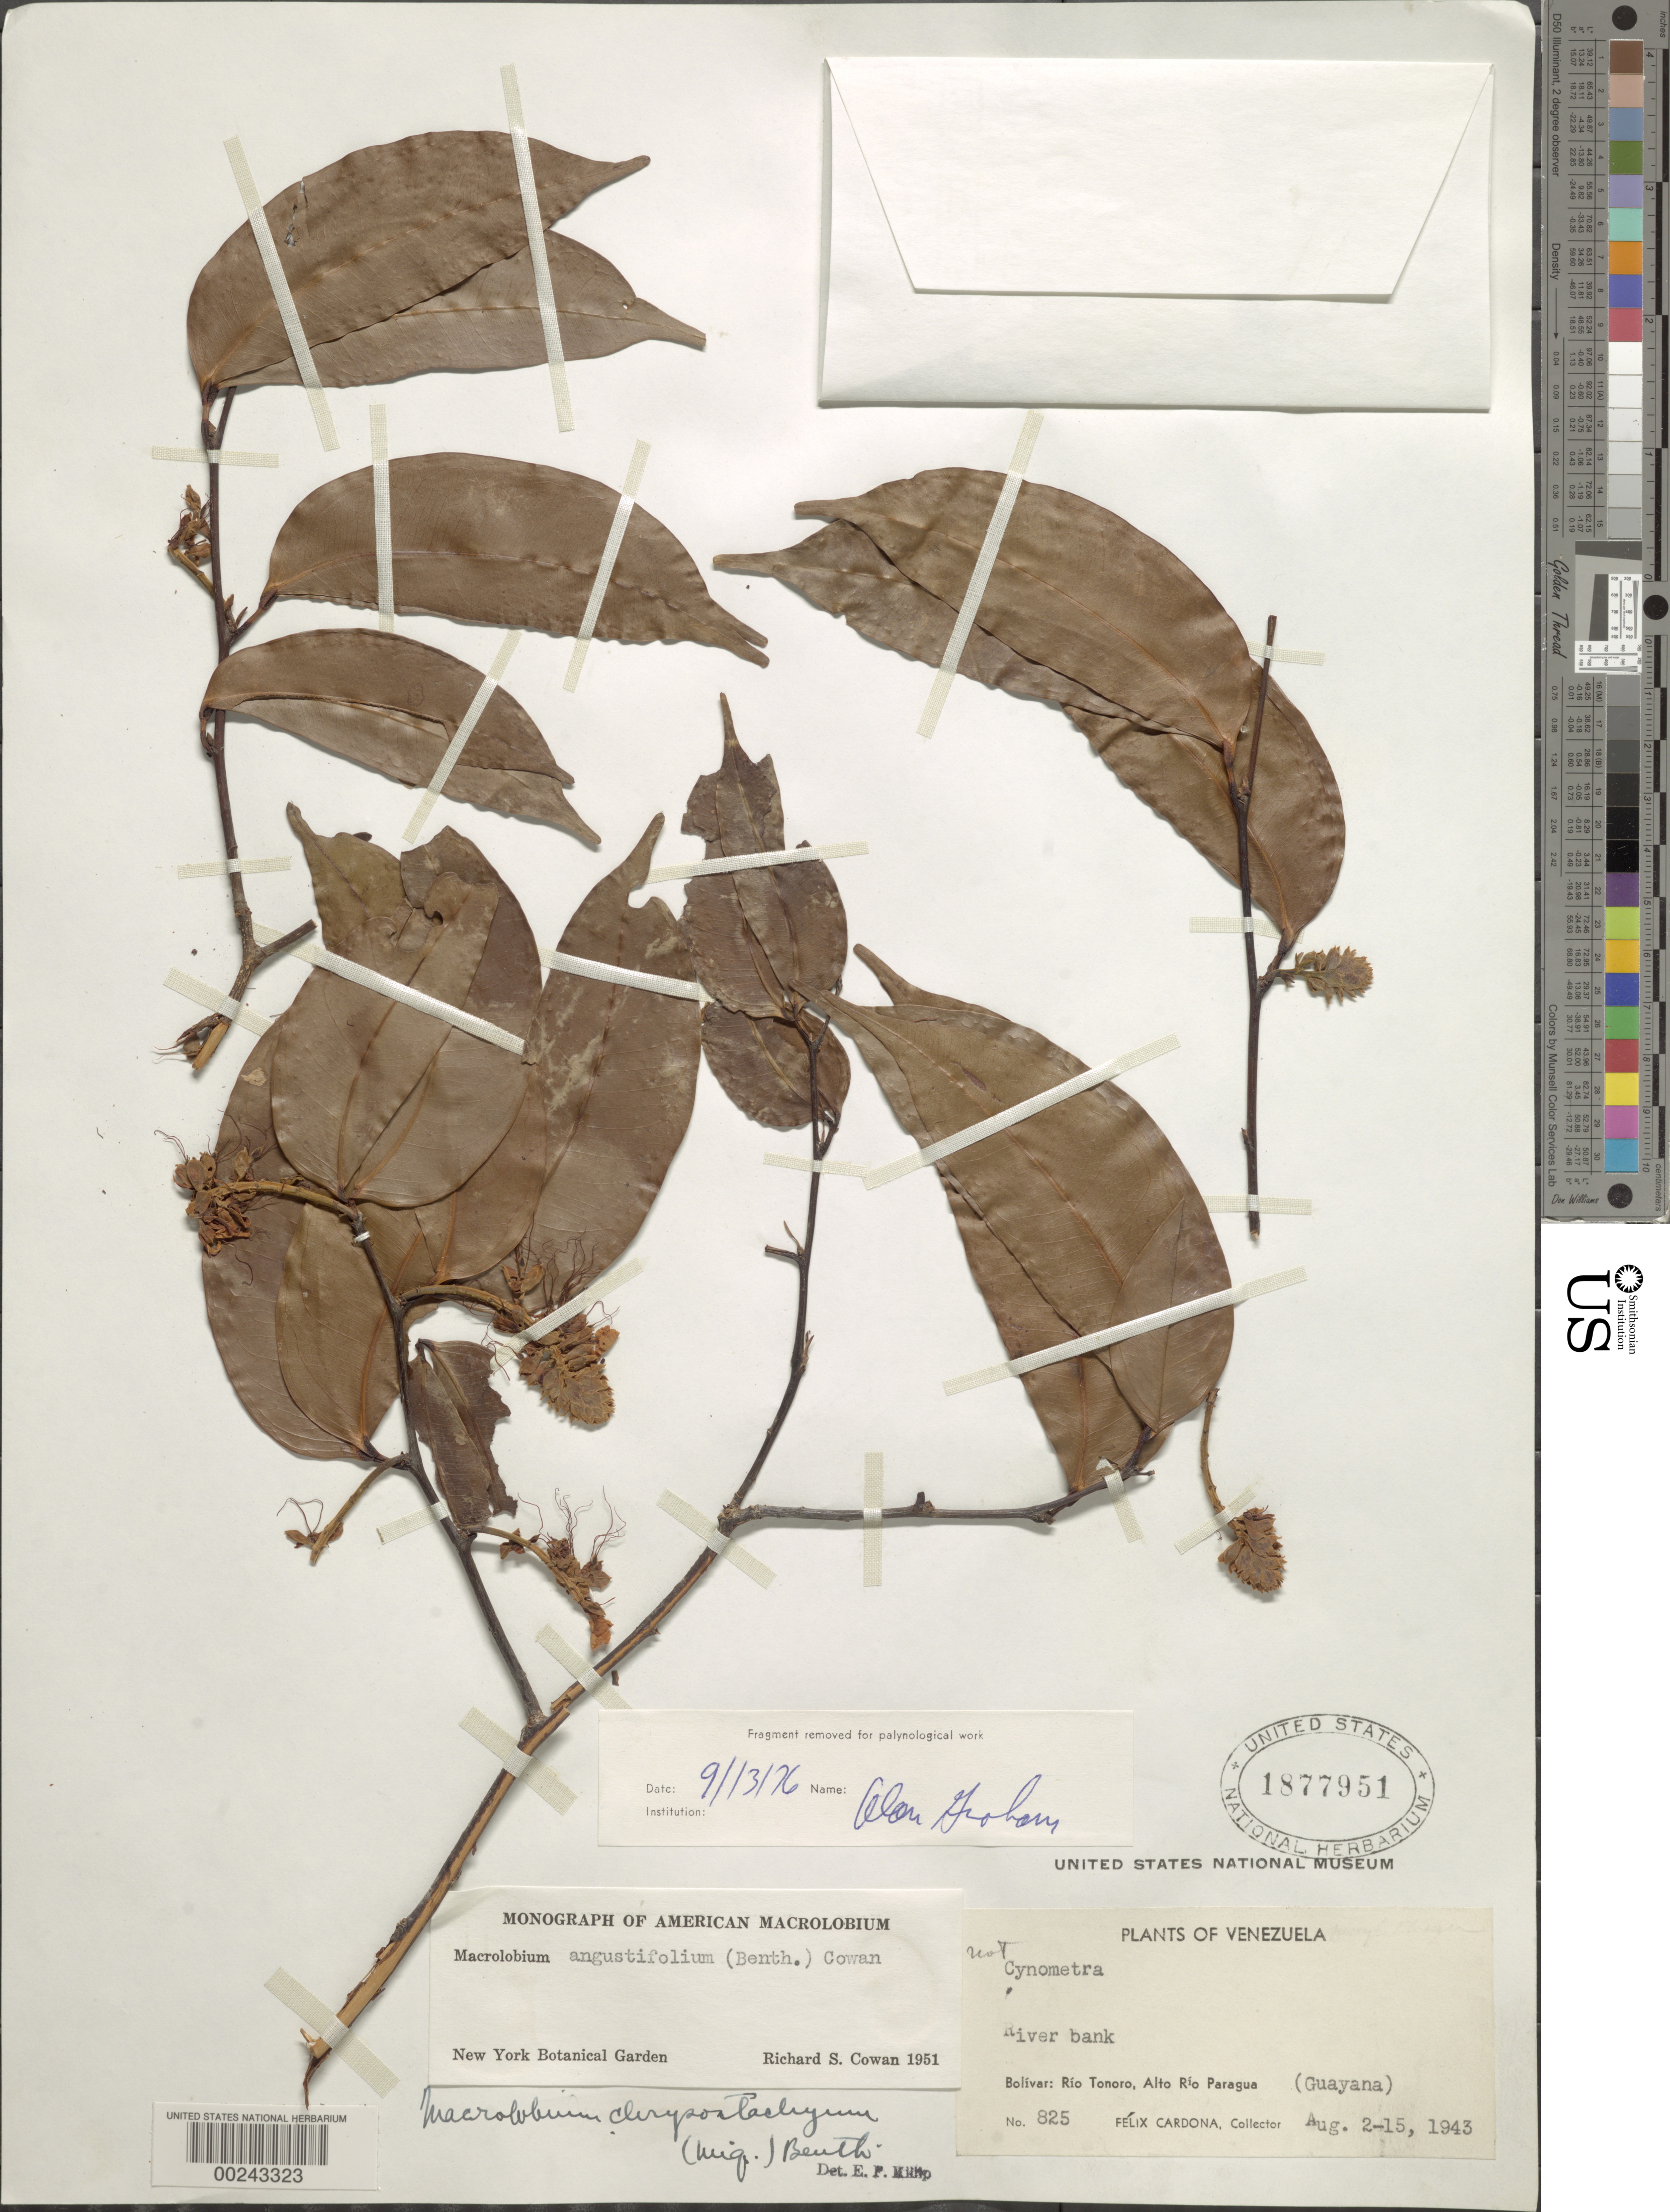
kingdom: Plantae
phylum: Tracheophyta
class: Magnoliopsida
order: Fabales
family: Fabaceae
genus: Macrolobium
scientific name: Macrolobium angustifolium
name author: (Benth.) R.S. Cowan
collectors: F. Cardona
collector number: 825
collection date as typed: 02 Aug 1943 to 15 Aug 1943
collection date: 1943-08-02/1943-08-15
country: Venezuela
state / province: Bolivar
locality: Rio tonoro, alto rio paragua (guayana)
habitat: River bank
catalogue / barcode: US 1877951